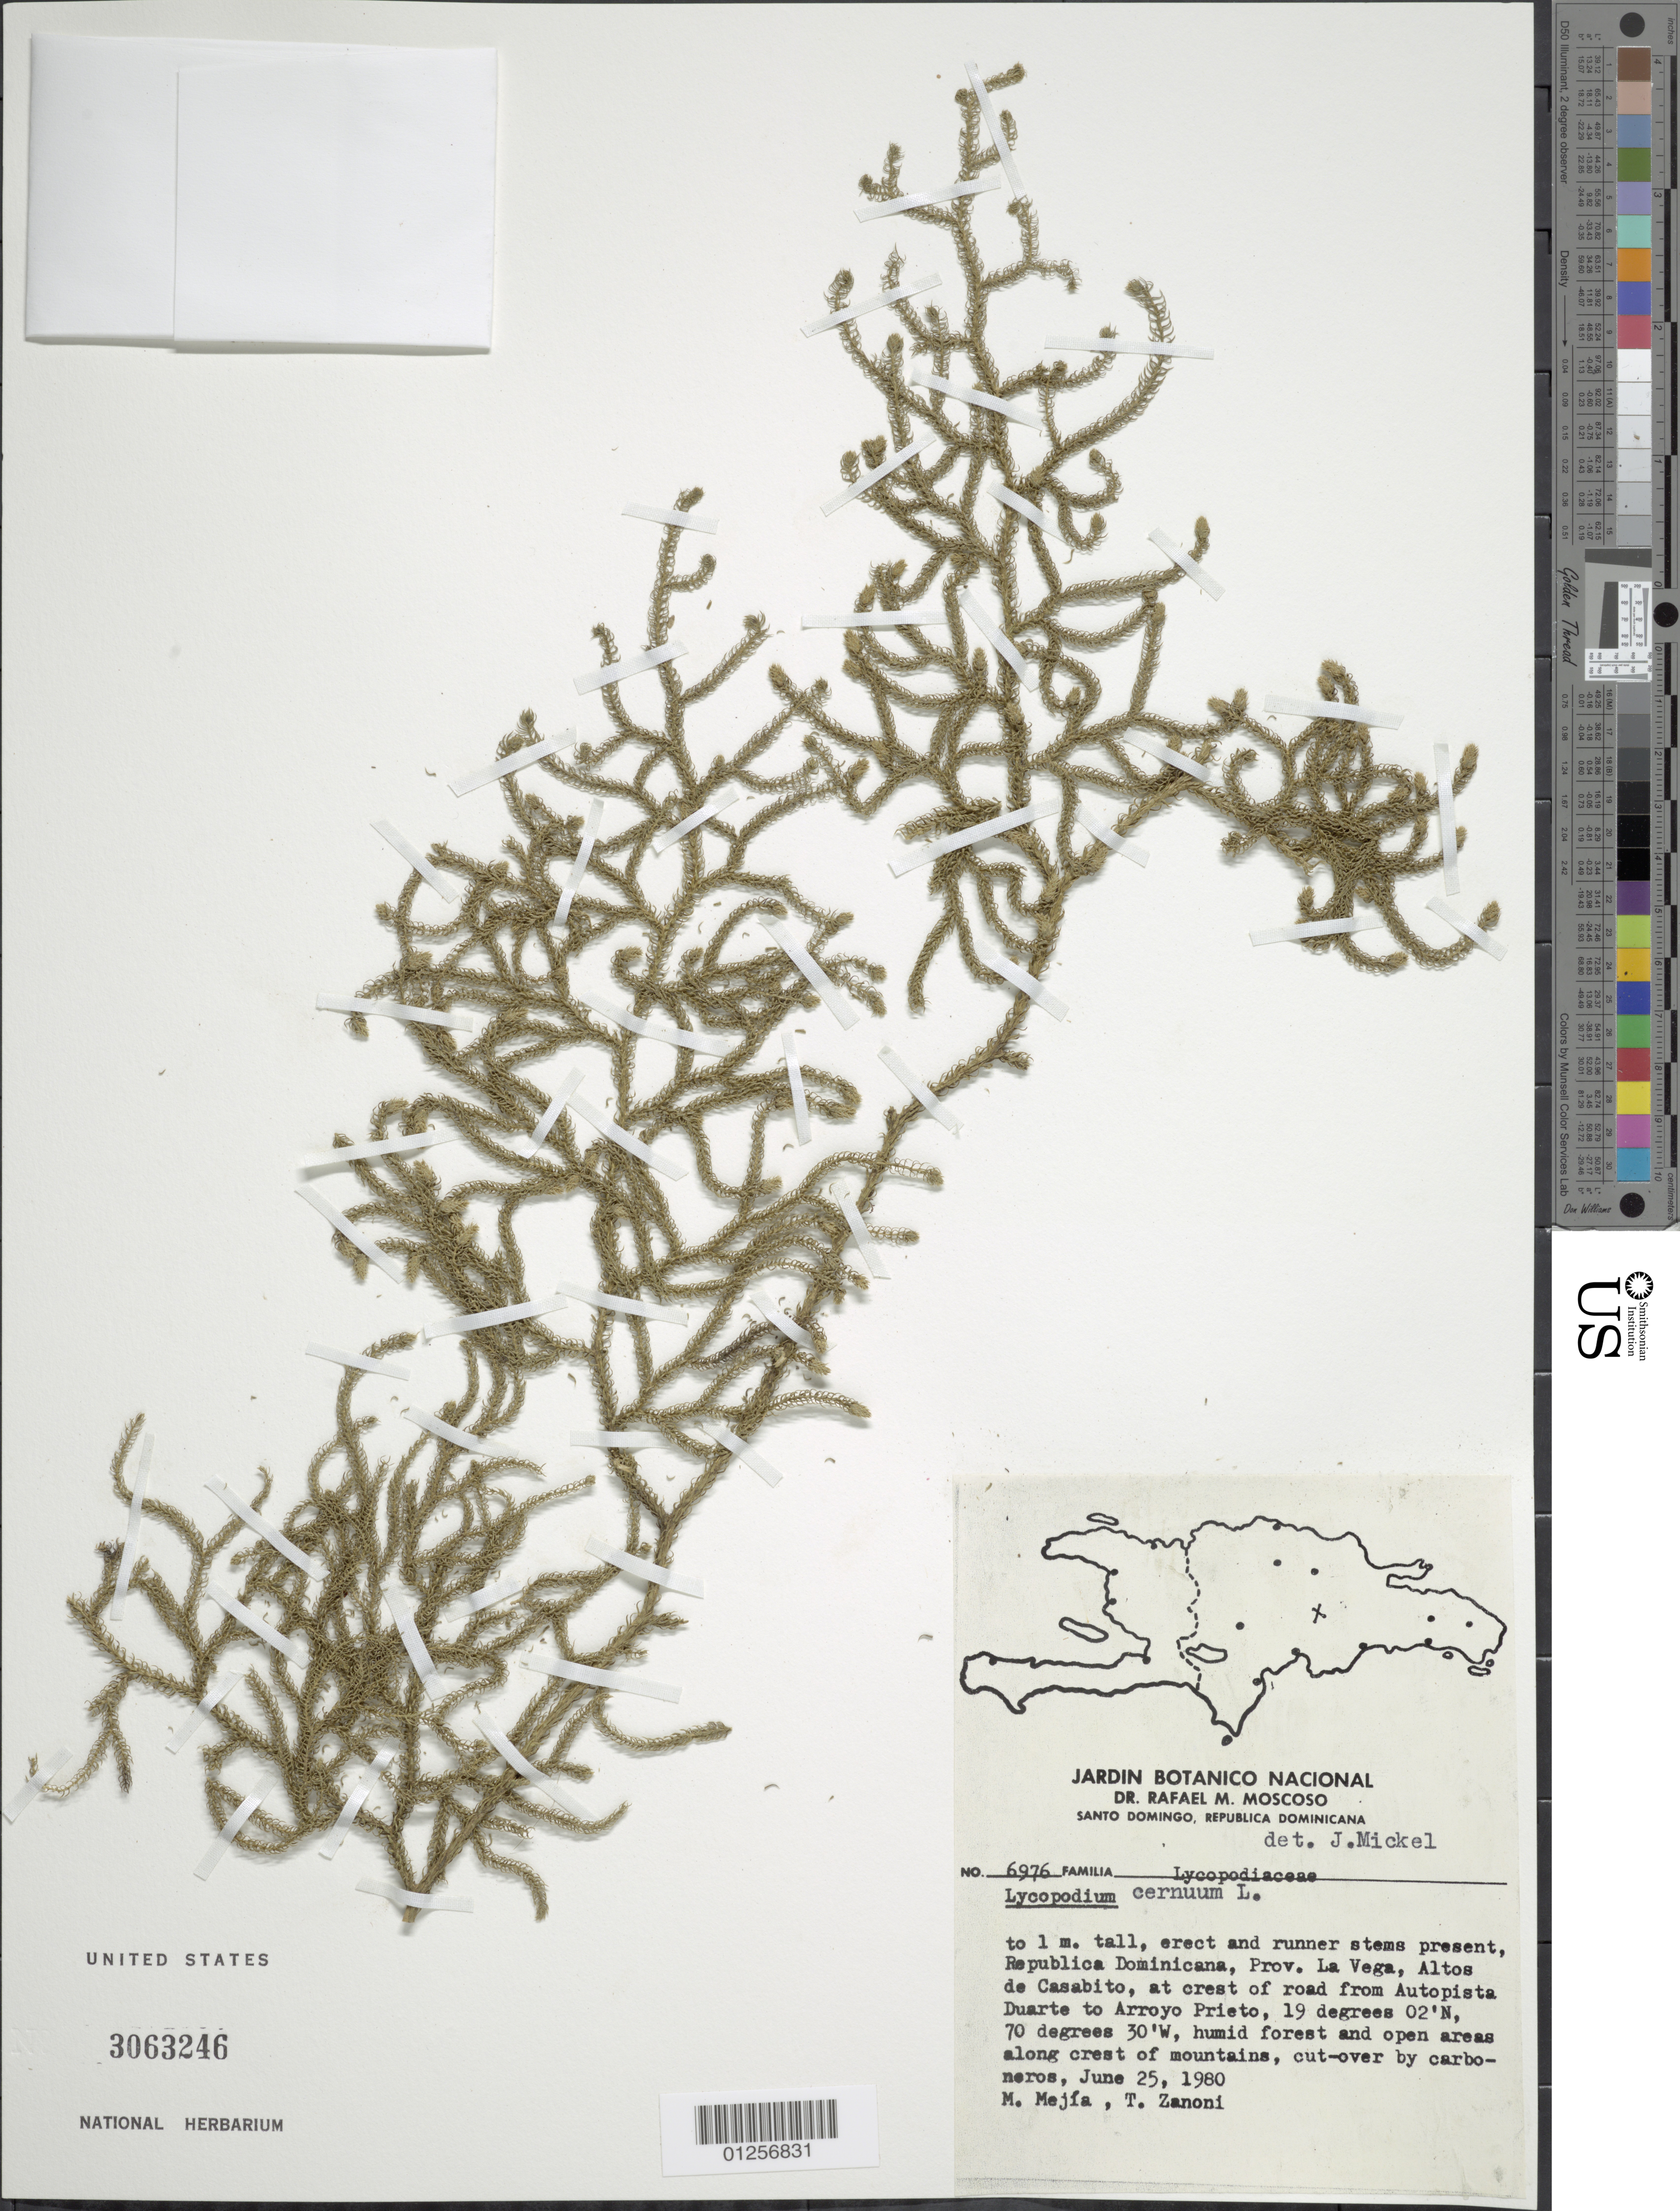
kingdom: Plantae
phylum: Tracheophyta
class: Lycopodiopsida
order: Lycopodiales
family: Lycopodiaceae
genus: Palhinhaea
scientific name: Palhinhaea cernua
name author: (L.) Vasc. & Franco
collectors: M. Mejia & T. A. Zanoni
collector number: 6976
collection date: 1980-06-25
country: Dominican Republic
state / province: La Vega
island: Hispaniola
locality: Altos de Casabito, at crest of road from Autopista Duarte to Arroyo Prieto.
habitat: Humid forest and open areas along crest of mountains, cut-over by carbonaros.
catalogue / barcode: US 3063246